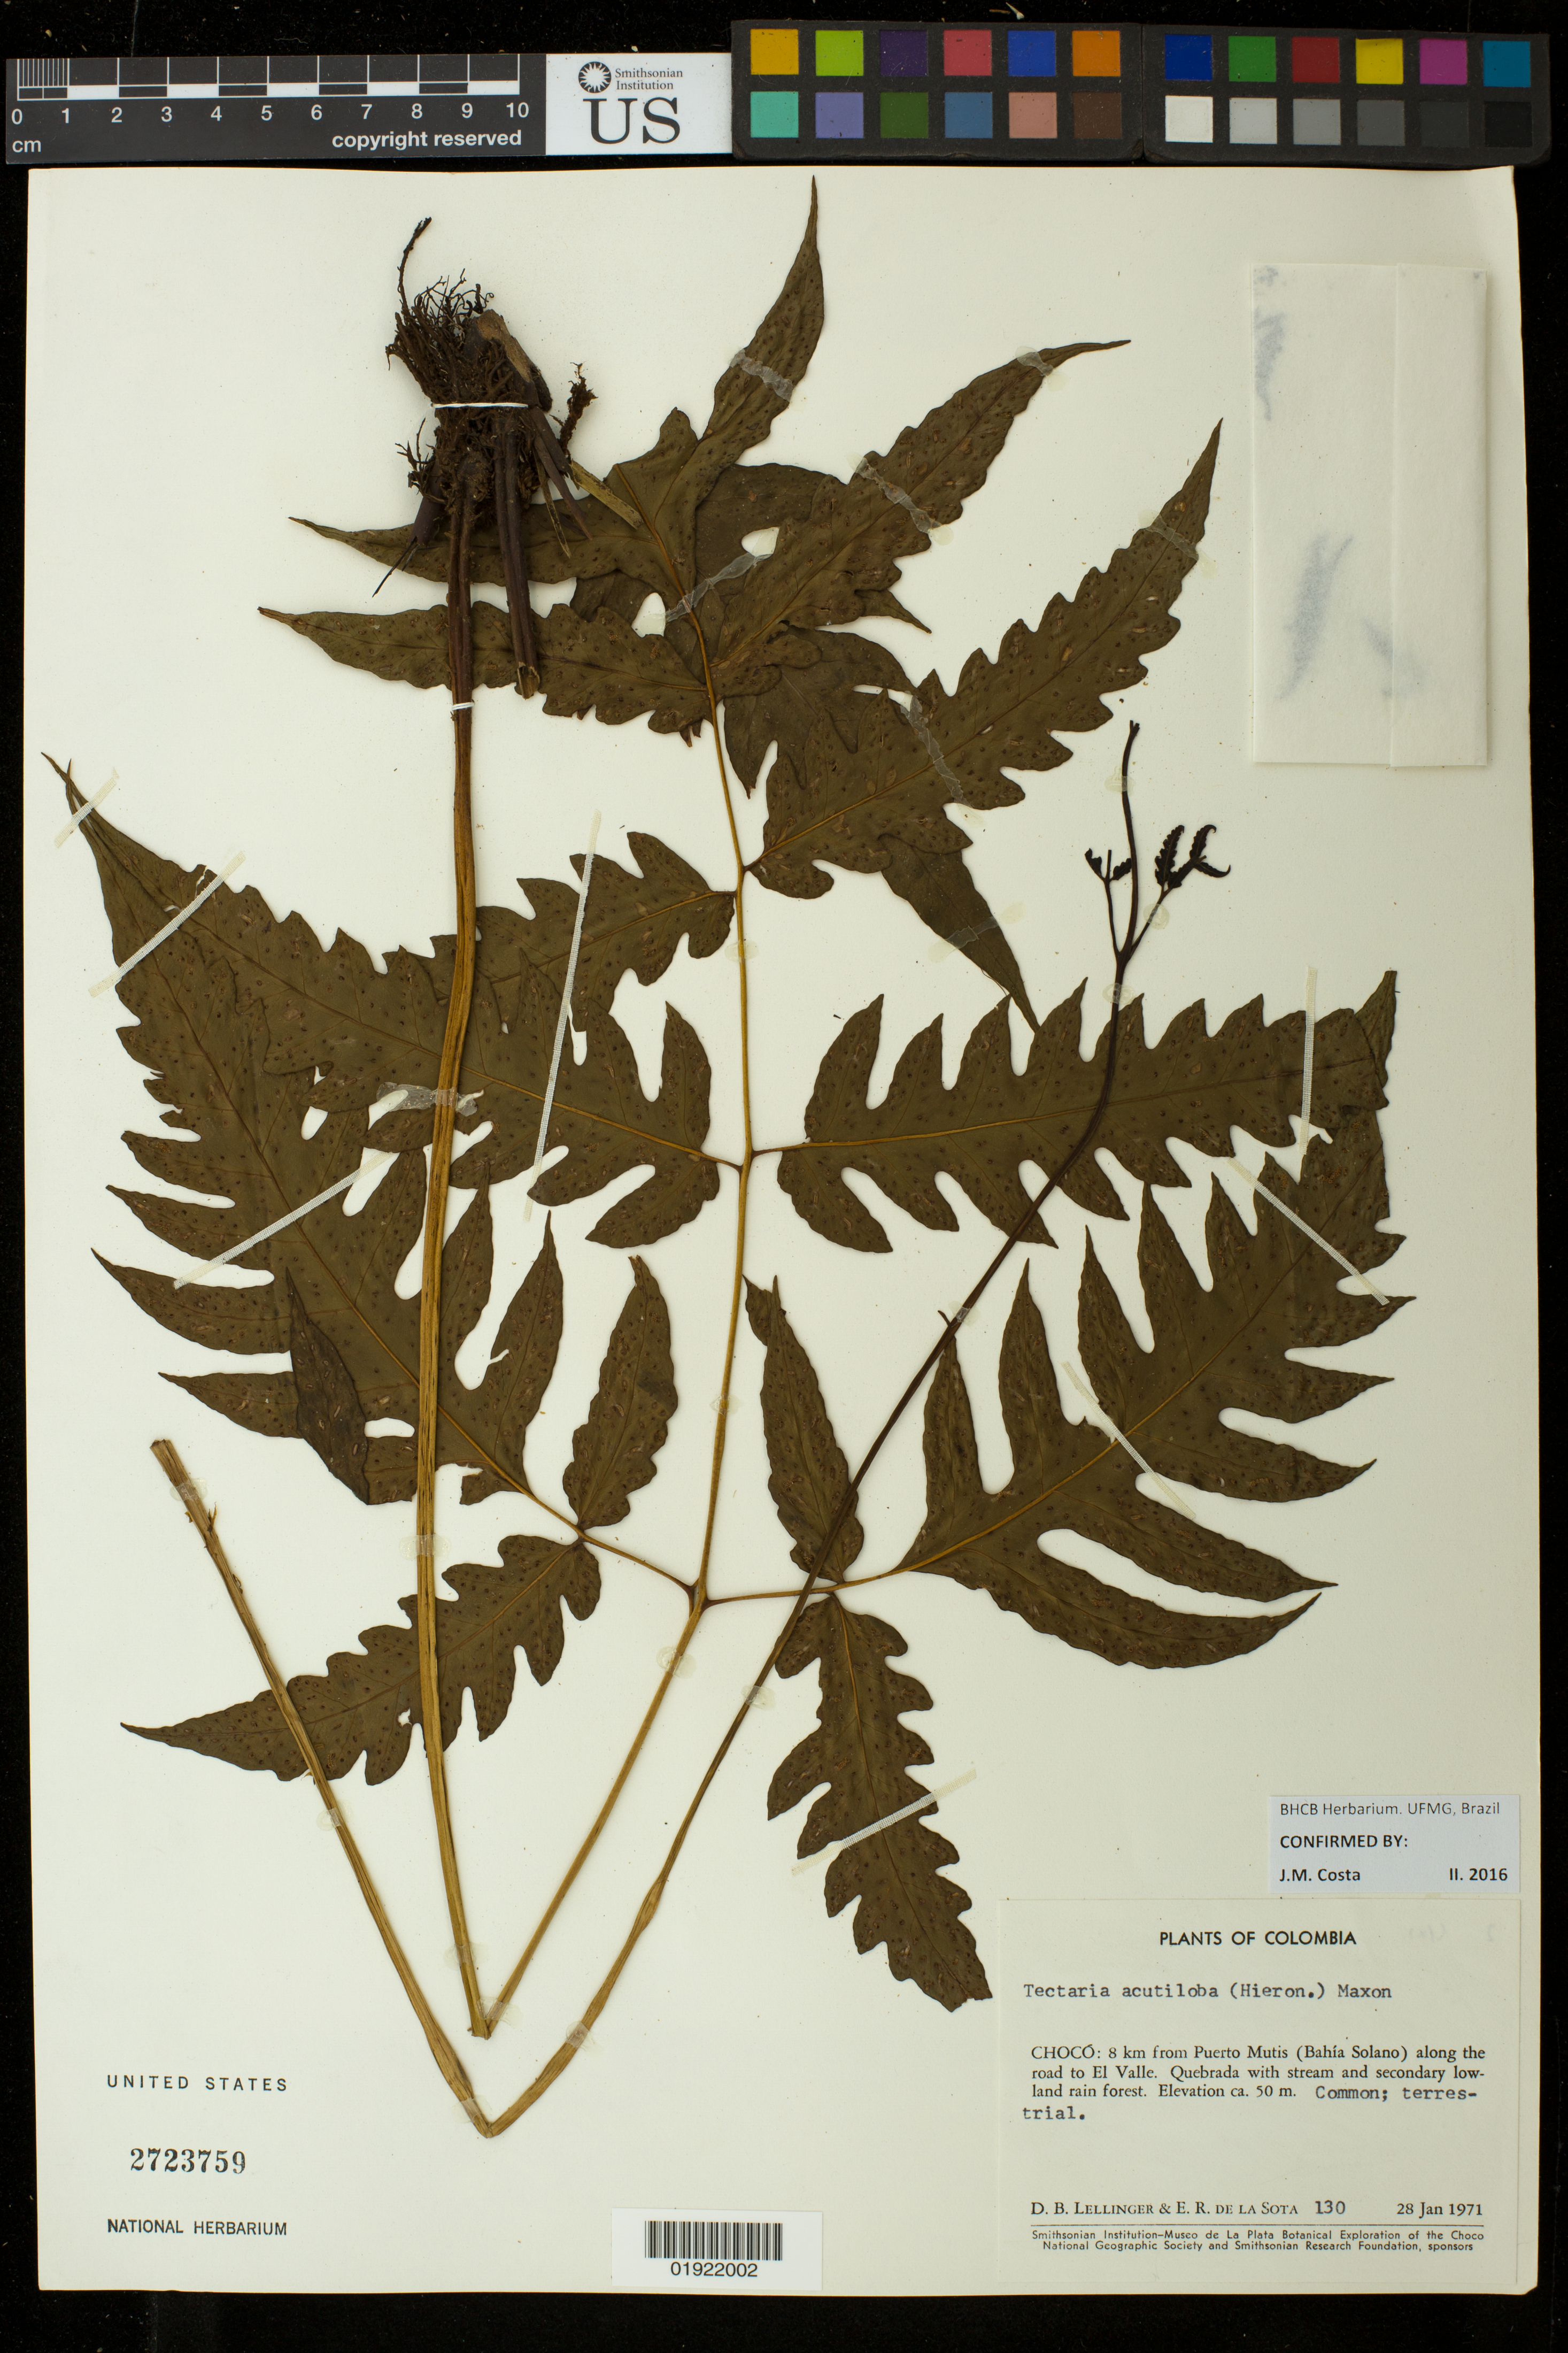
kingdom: Plantae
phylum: Tracheophyta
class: Polypodiopsida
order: Polypodiales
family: Tectariaceae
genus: Tectaria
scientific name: Tectaria acutiloba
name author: (Hieron.) Maxon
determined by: Costa, J. M.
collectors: D. B. Lellinger & E. R. de la Sota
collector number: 130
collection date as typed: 28 Jan 1971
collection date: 1971-01-28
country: Colombia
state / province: Chocó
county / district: Bahia Solano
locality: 8 km from Puerto Mutis (Bahia Solano) along the road to El Valle. Quebrada with stream and secondary low rain forest.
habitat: secondary lowland rainforest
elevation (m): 50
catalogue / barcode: US 2723759